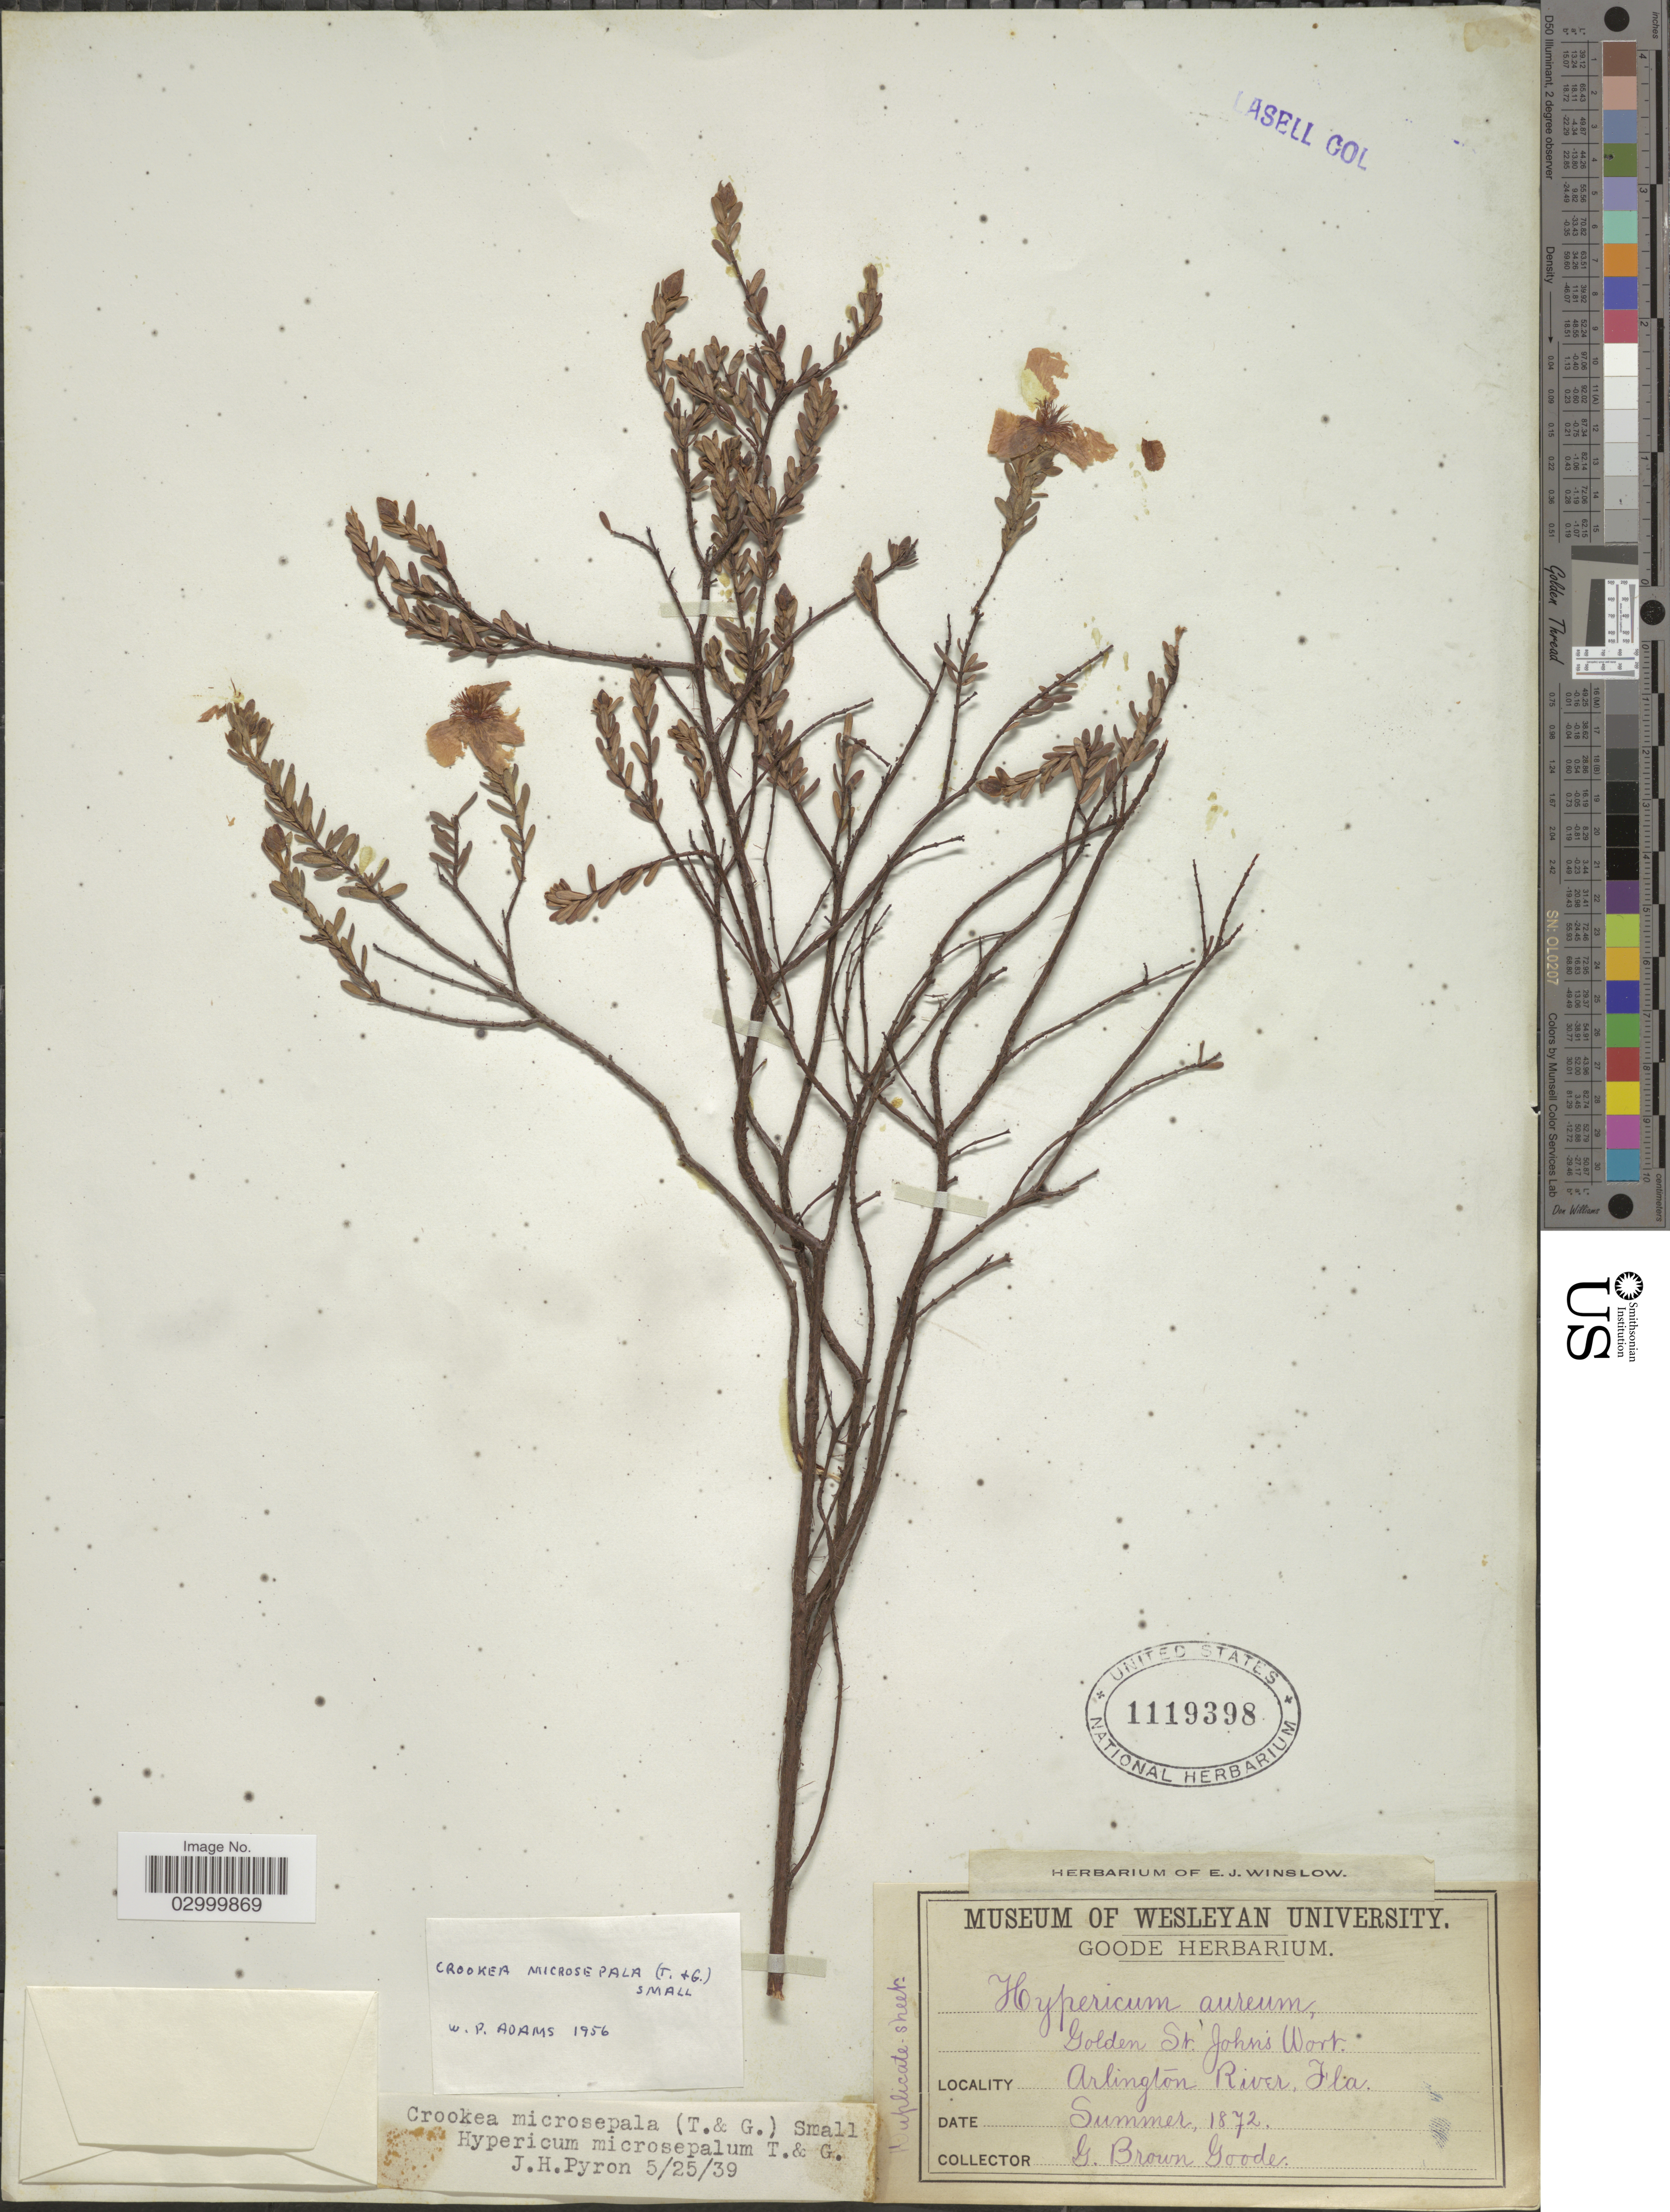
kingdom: Plantae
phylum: Tracheophyta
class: Magnoliopsida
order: Malpighiales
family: Hypericaceae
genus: Hypericum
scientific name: Hypericum microsepalum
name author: (Torr. & A. Gray) A. Gray ex S. Watson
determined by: Strong, Mark T., (BOT), Smithsonian Institution - National Museum of Natural History (UNITED STATES)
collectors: G. Goode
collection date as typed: Summer 1872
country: United States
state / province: Florida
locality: Arlington River, Fla.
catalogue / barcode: US 1119398